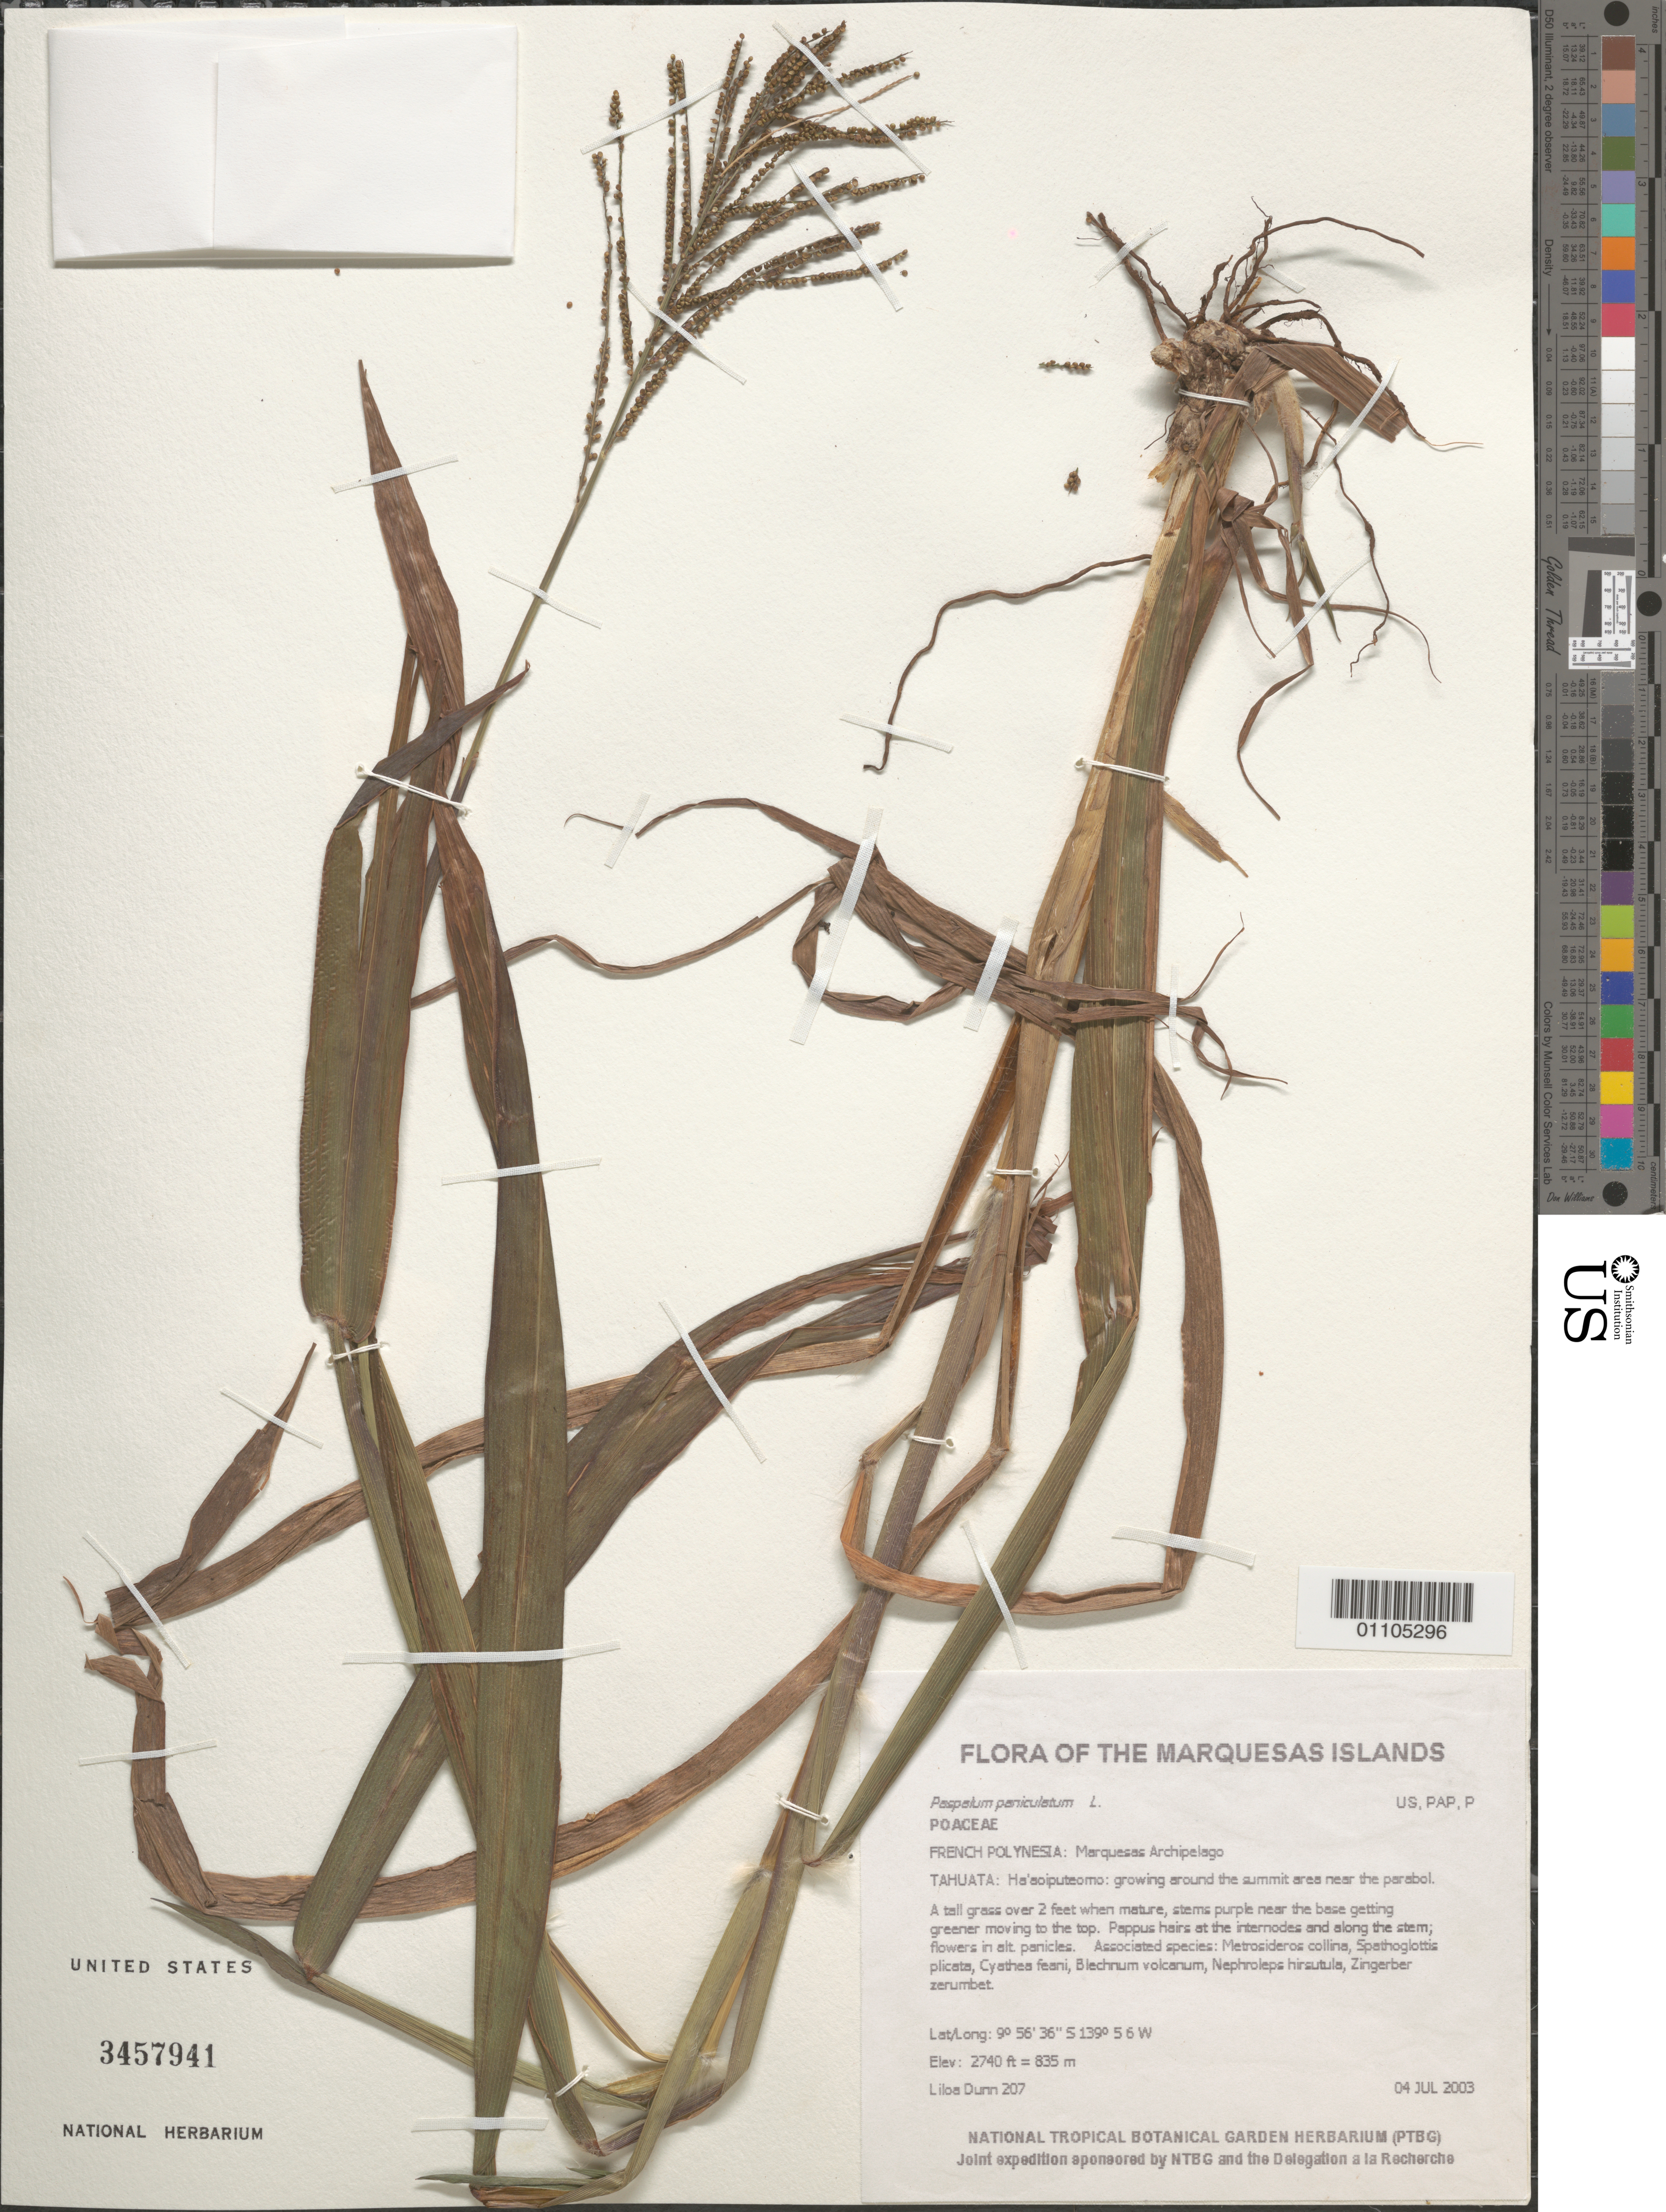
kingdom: Plantae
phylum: Tracheophyta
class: Liliopsida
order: Poales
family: Poaceae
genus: Paspalum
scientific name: Paspalum paniculatum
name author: L.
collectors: L. Dunn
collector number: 207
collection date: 2003-07-04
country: French Polynesia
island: Tahuata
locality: Ha'aoiputeomo: growing around the summit area near the parabol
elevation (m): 835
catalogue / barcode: US 3457941